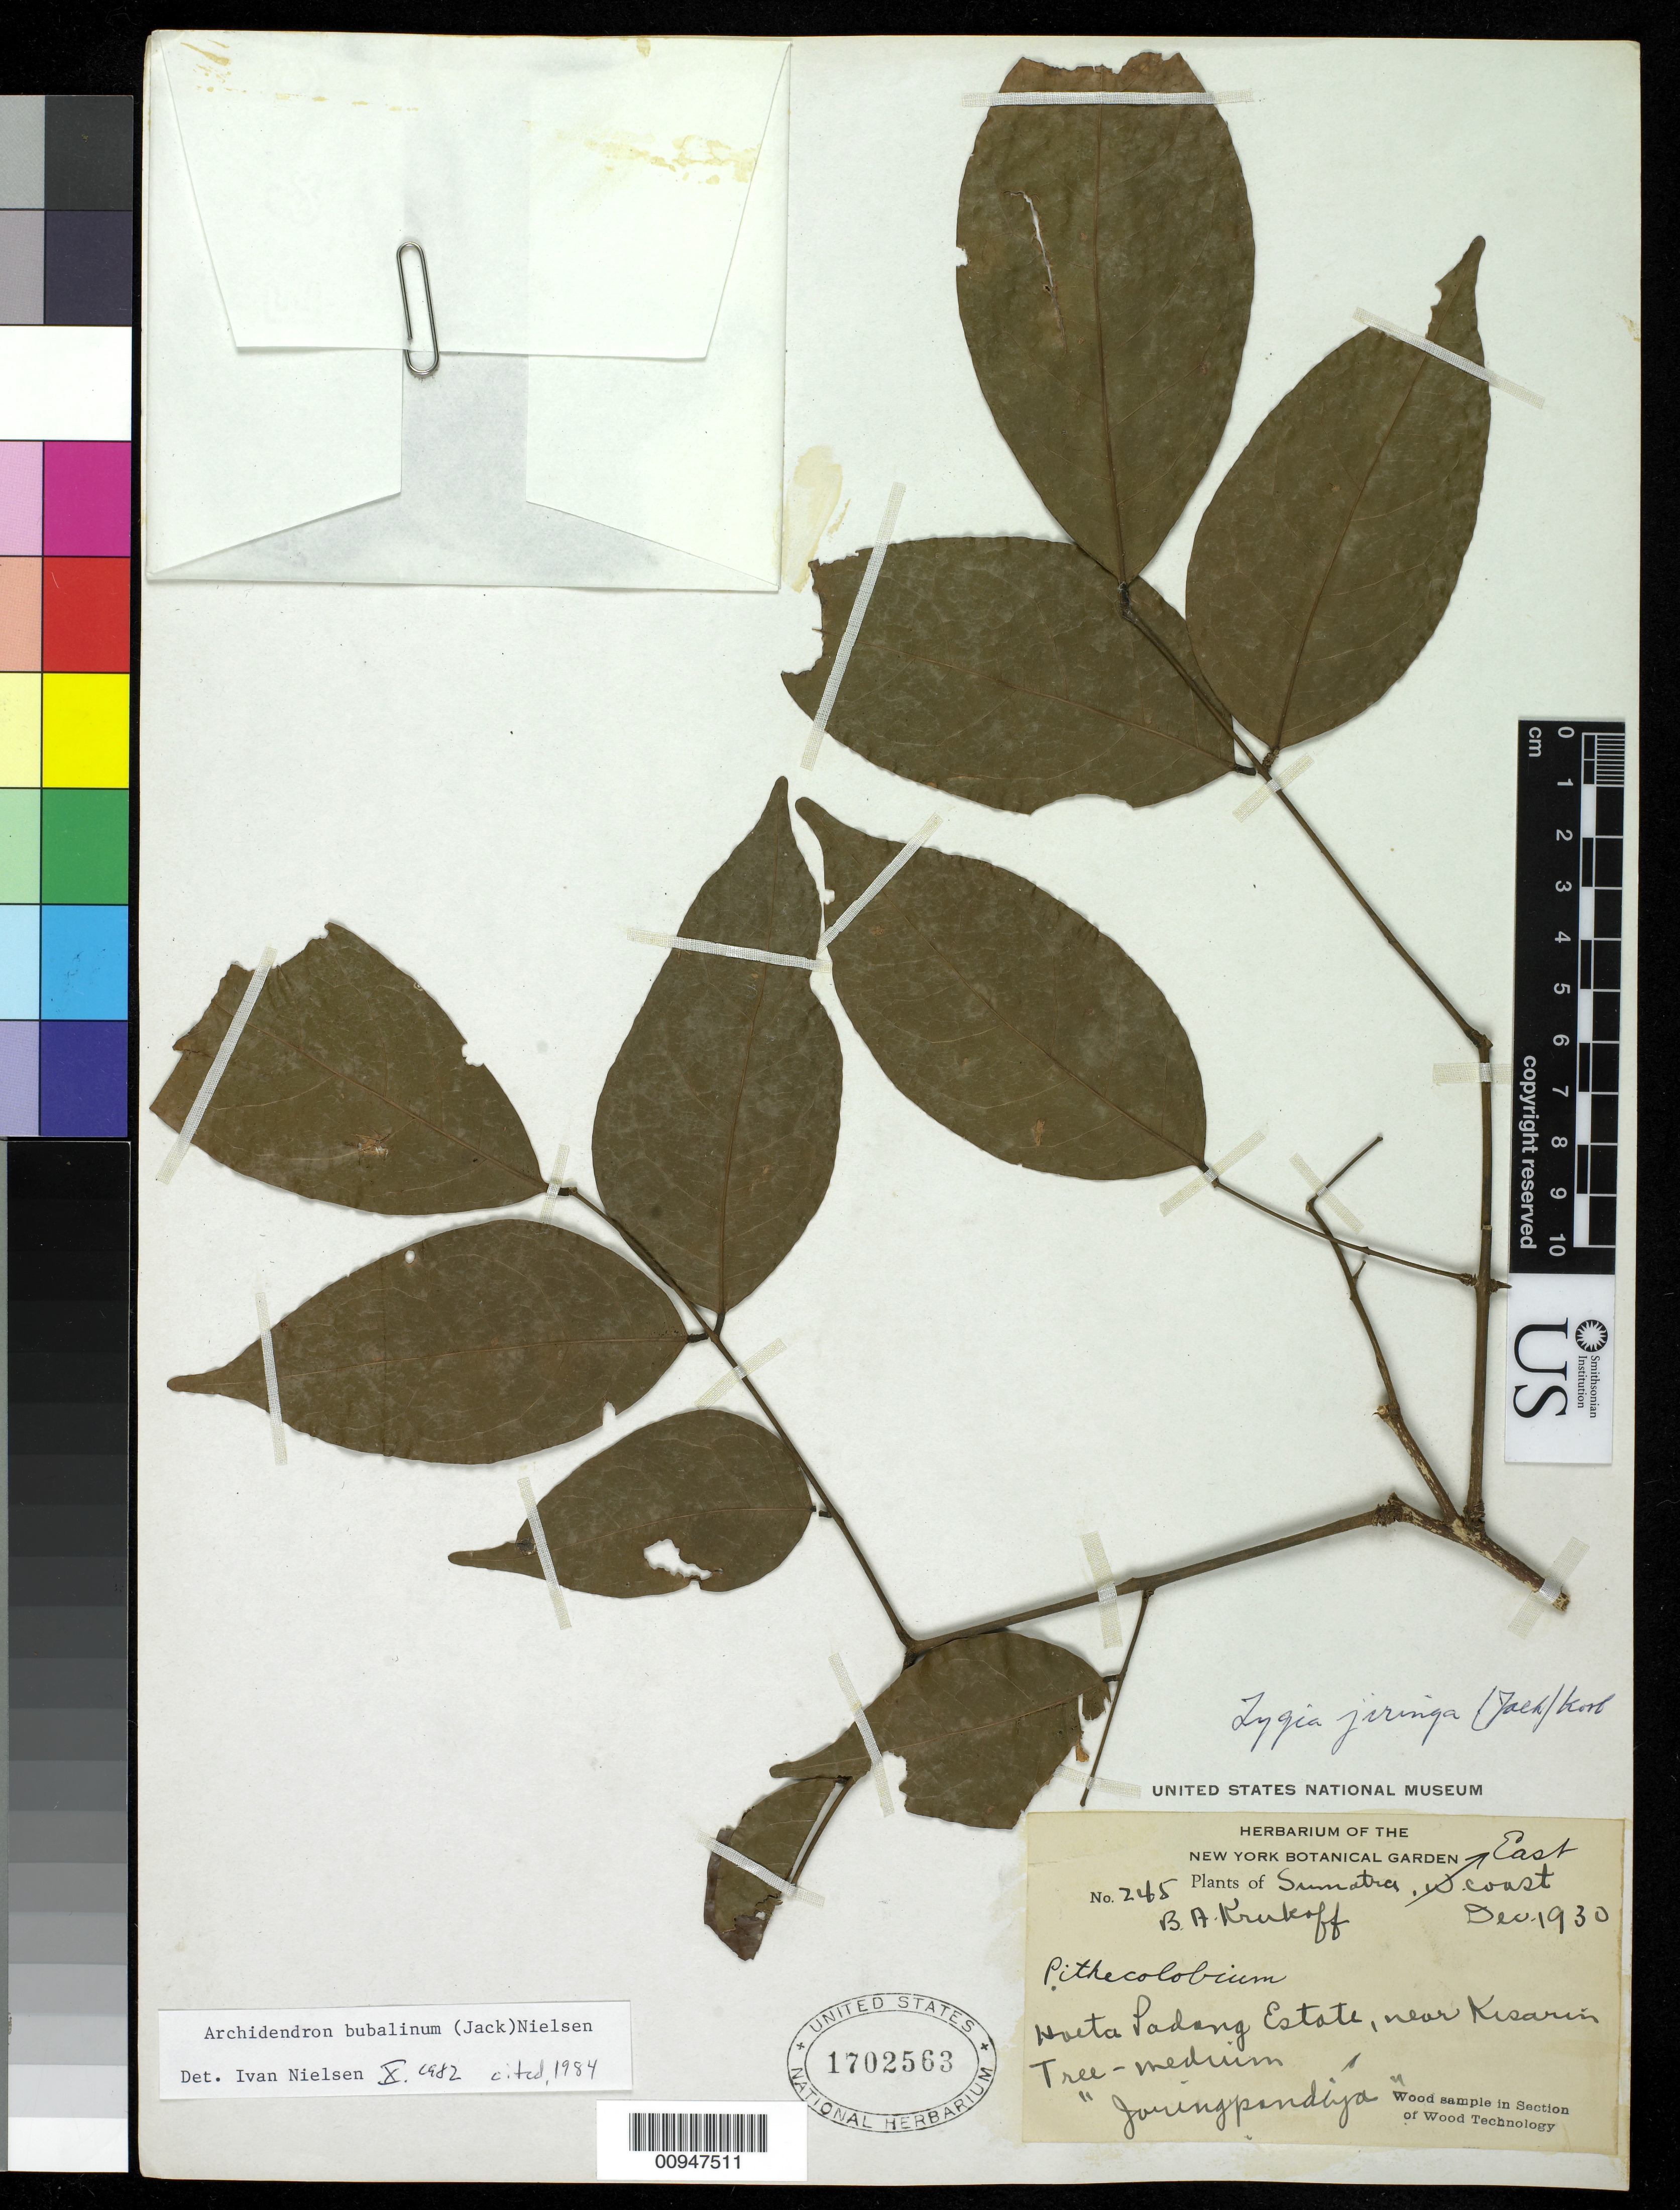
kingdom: Plantae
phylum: Tracheophyta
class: Magnoliopsida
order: Fabales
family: Fabaceae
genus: Archidendron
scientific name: Archidendron bubalinum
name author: (Jack) I.C. Nielsen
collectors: B. A. Krukoff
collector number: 245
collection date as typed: Dec 1930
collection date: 1930-12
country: Indonesia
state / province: Sumatra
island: Sumatra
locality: Hoeta Ladang estate, near Kisarin Tree - medium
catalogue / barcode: US 1702563